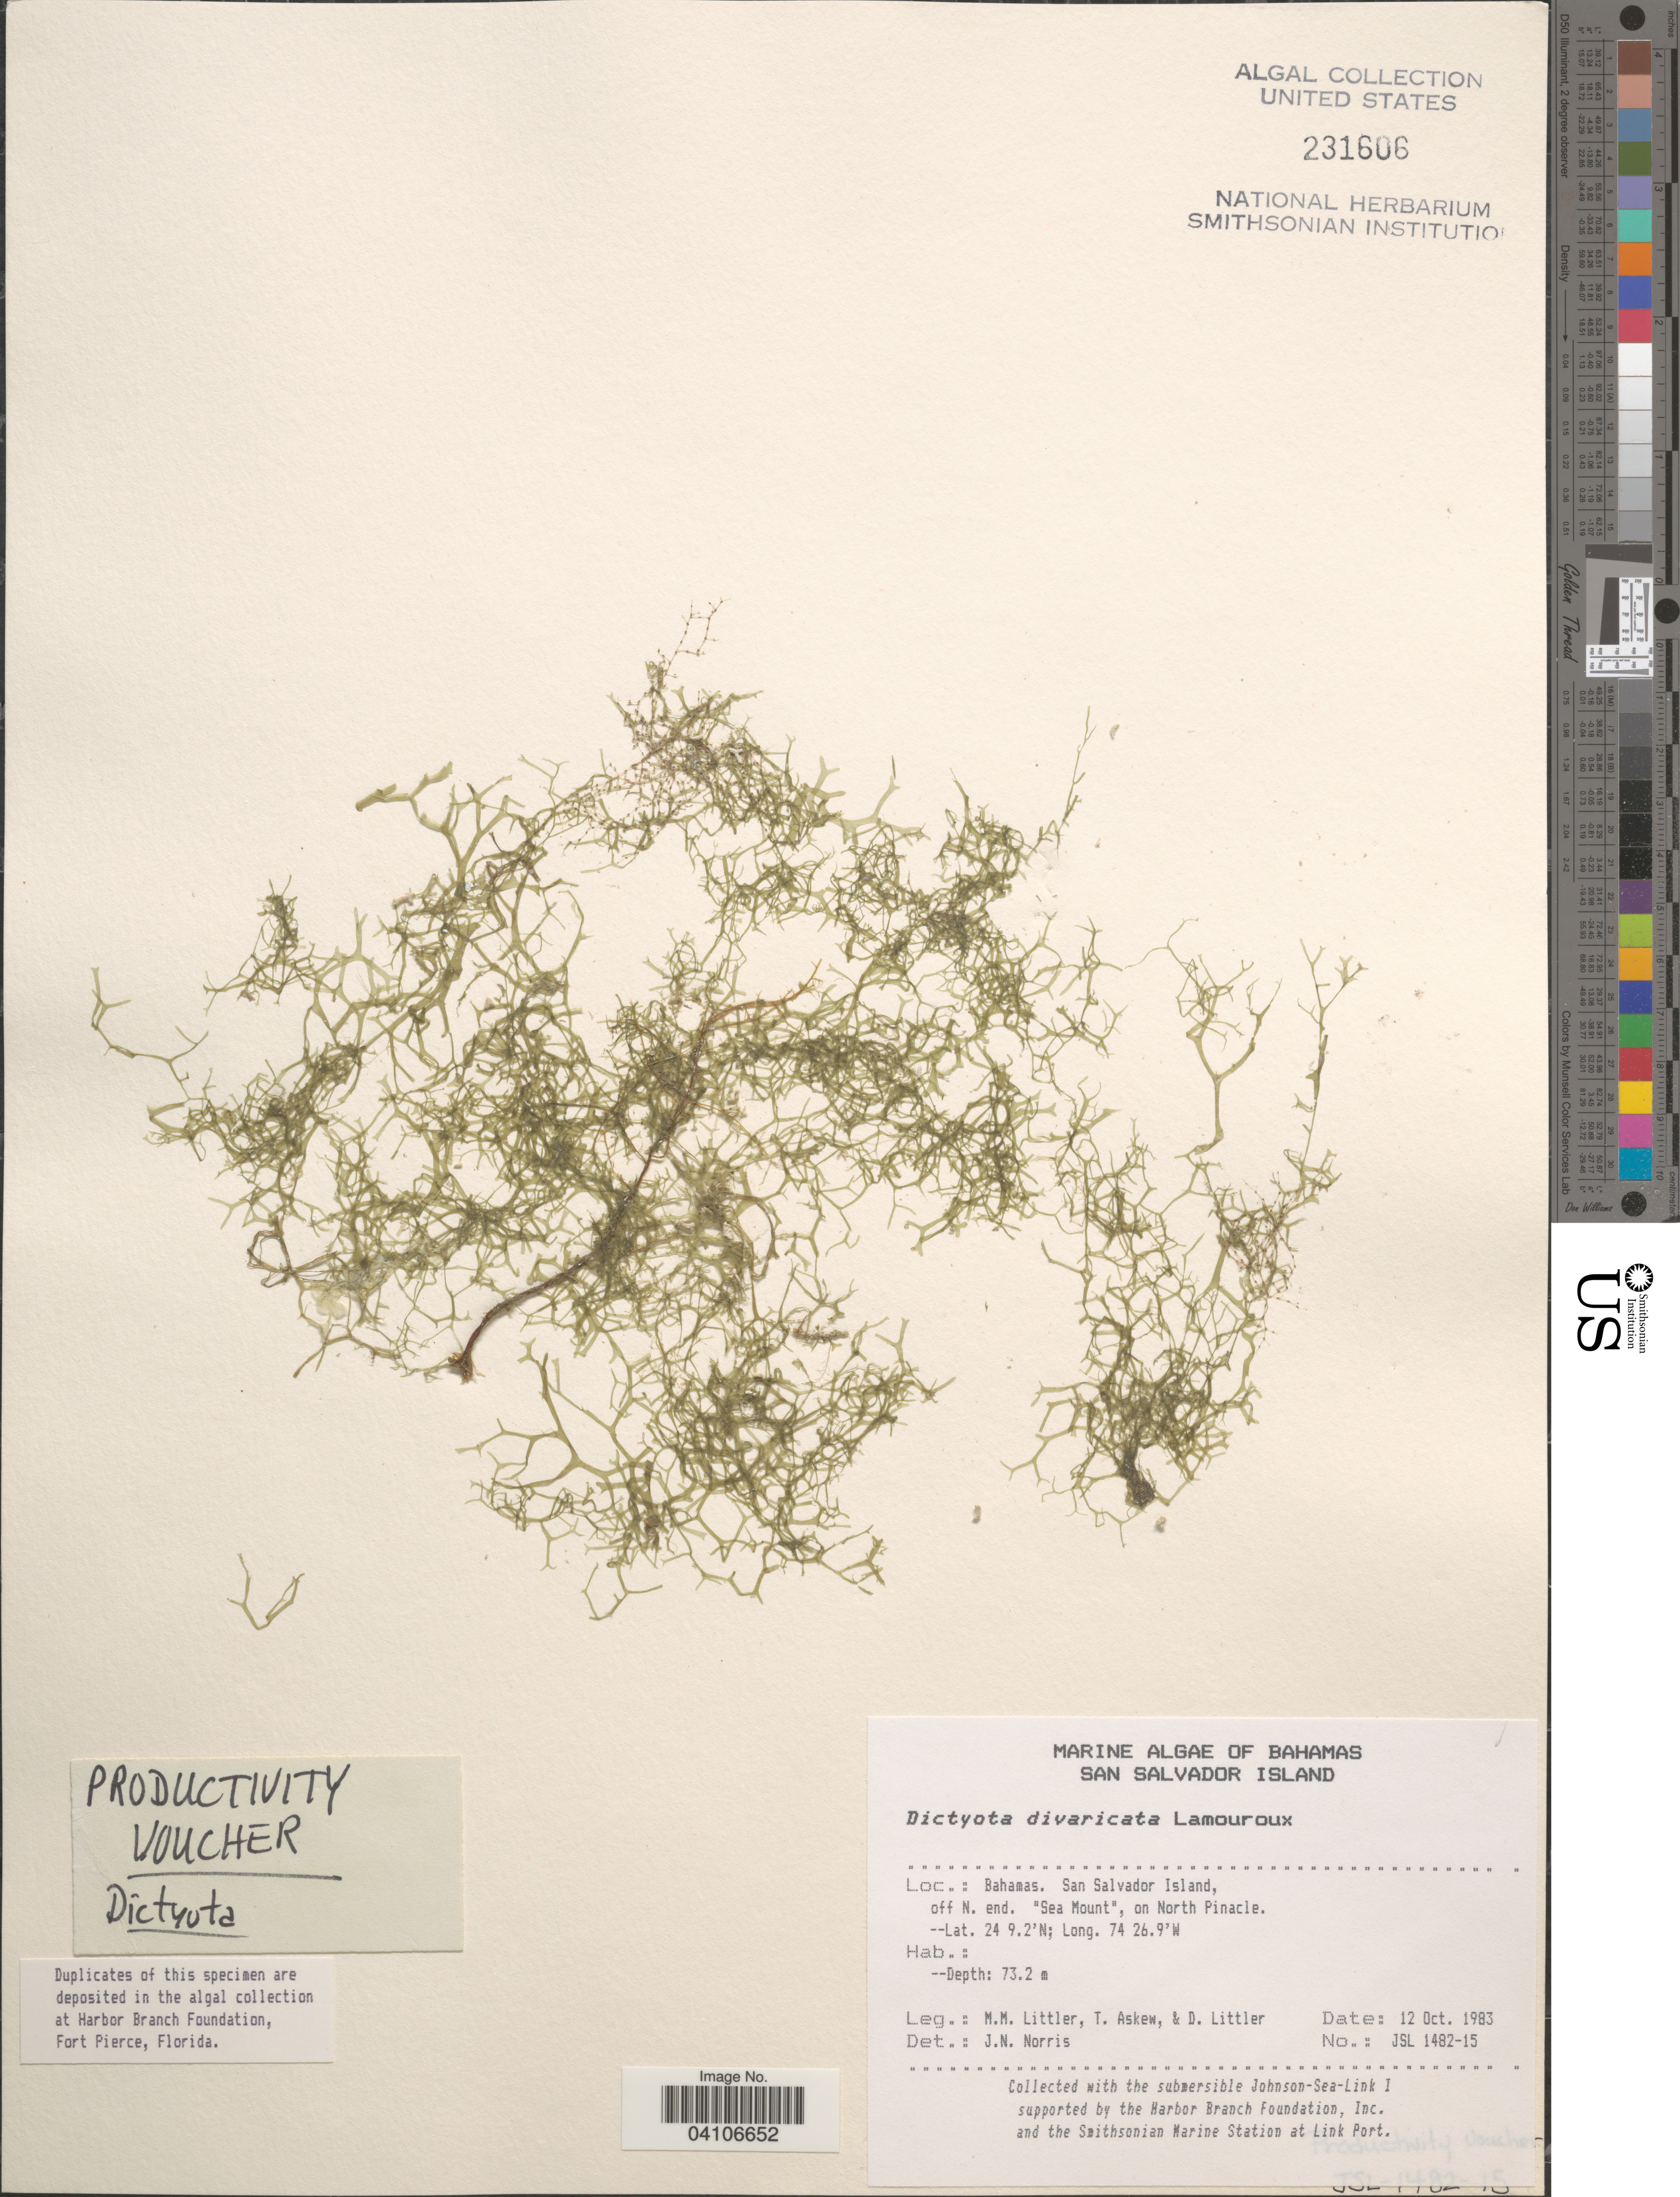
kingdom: Chromista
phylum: Ochrophyta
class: Phaeophyceae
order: Dictyotales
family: Dictyotaceae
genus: Dictyota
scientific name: Dictyota divaricata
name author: J.V.Lamouroux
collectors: T. Askew & D. S. Littler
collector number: JSL 1482-15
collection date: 1983-10-12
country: Bahamas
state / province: San Salvador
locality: San Salvador Island, off N. end. "Sea Mount", on North Pinacle.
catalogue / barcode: US 231606